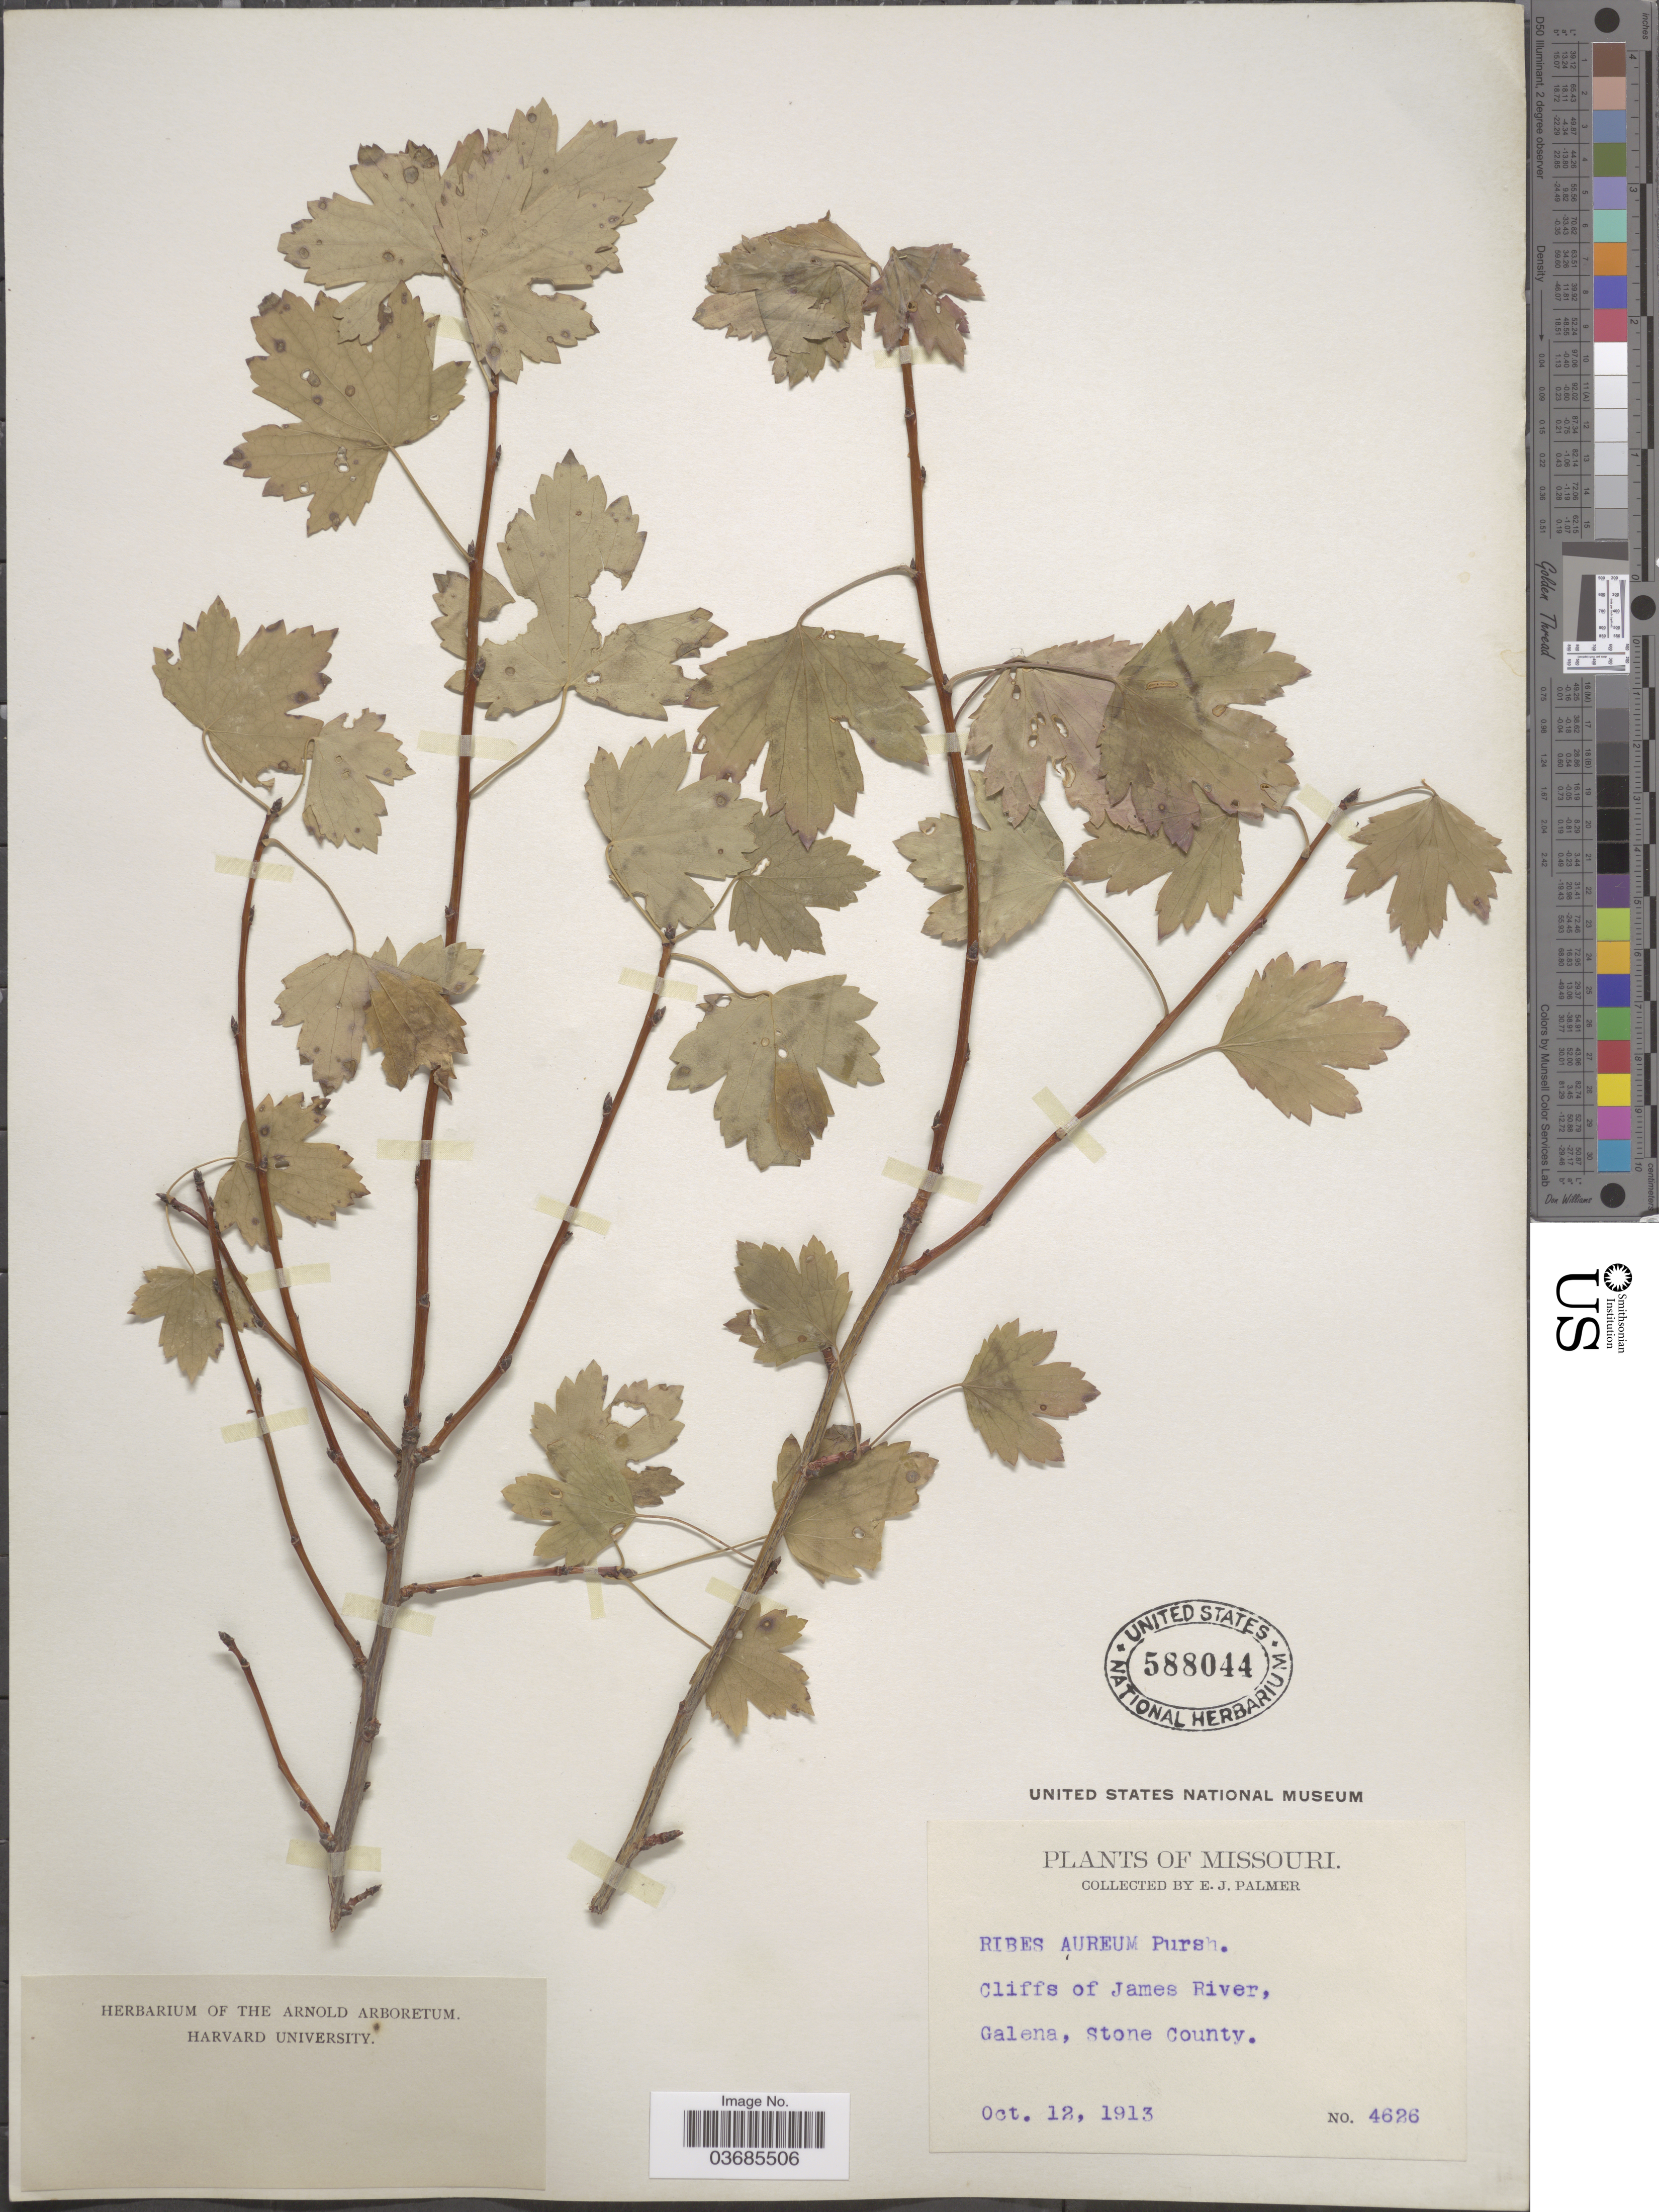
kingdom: Plantae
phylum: Tracheophyta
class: Magnoliopsida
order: Saxifragales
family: Grossulariaceae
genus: Ribes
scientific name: Ribes aureum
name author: Pursh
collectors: E. J. Palmer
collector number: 4626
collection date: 1913-10-12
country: United States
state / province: Missouri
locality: Cliffs of James River, Galena, Stone County.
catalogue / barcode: US 588044